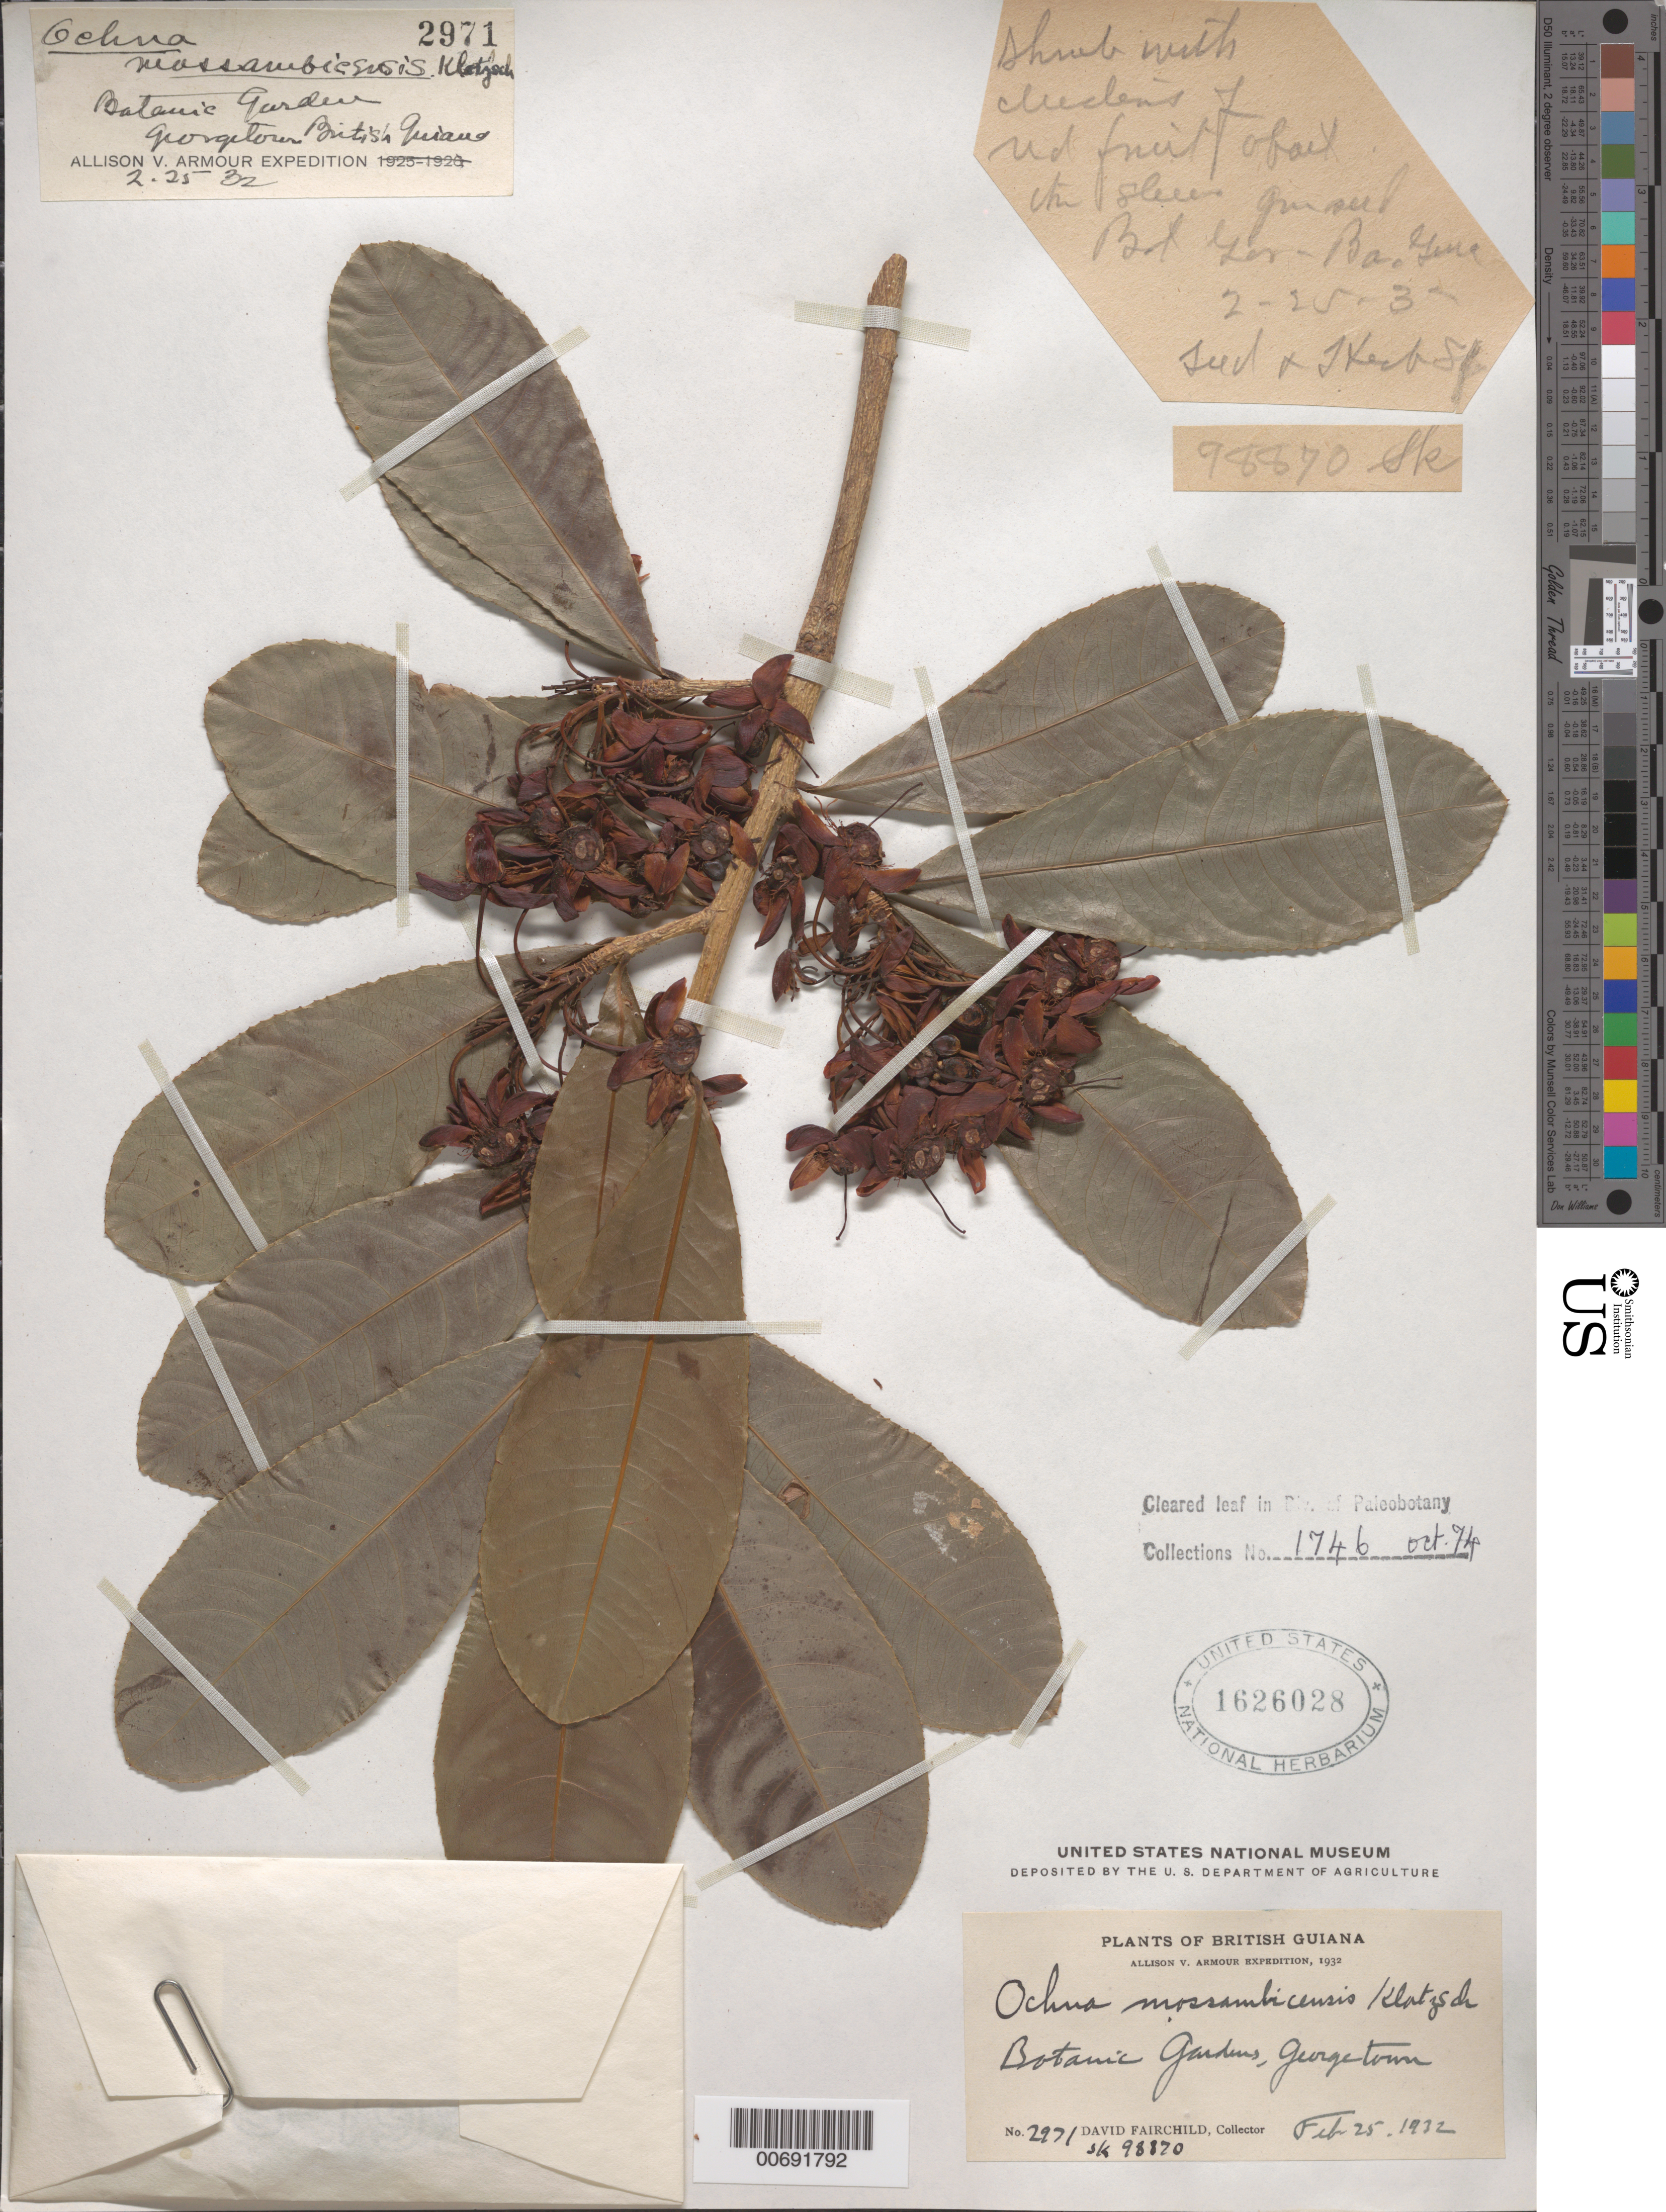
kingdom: Plantae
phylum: Tracheophyta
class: Magnoliopsida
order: Malpighiales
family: Ochnaceae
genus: Ochna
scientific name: Ochna mossambicensis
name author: Klotzsch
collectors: D. G. Fairchild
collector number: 2971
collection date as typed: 25-Feb-32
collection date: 1932-02-25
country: Guyana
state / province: Demerara-Mahaica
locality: Georgetown, Botanic Gardens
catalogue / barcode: US 1626028